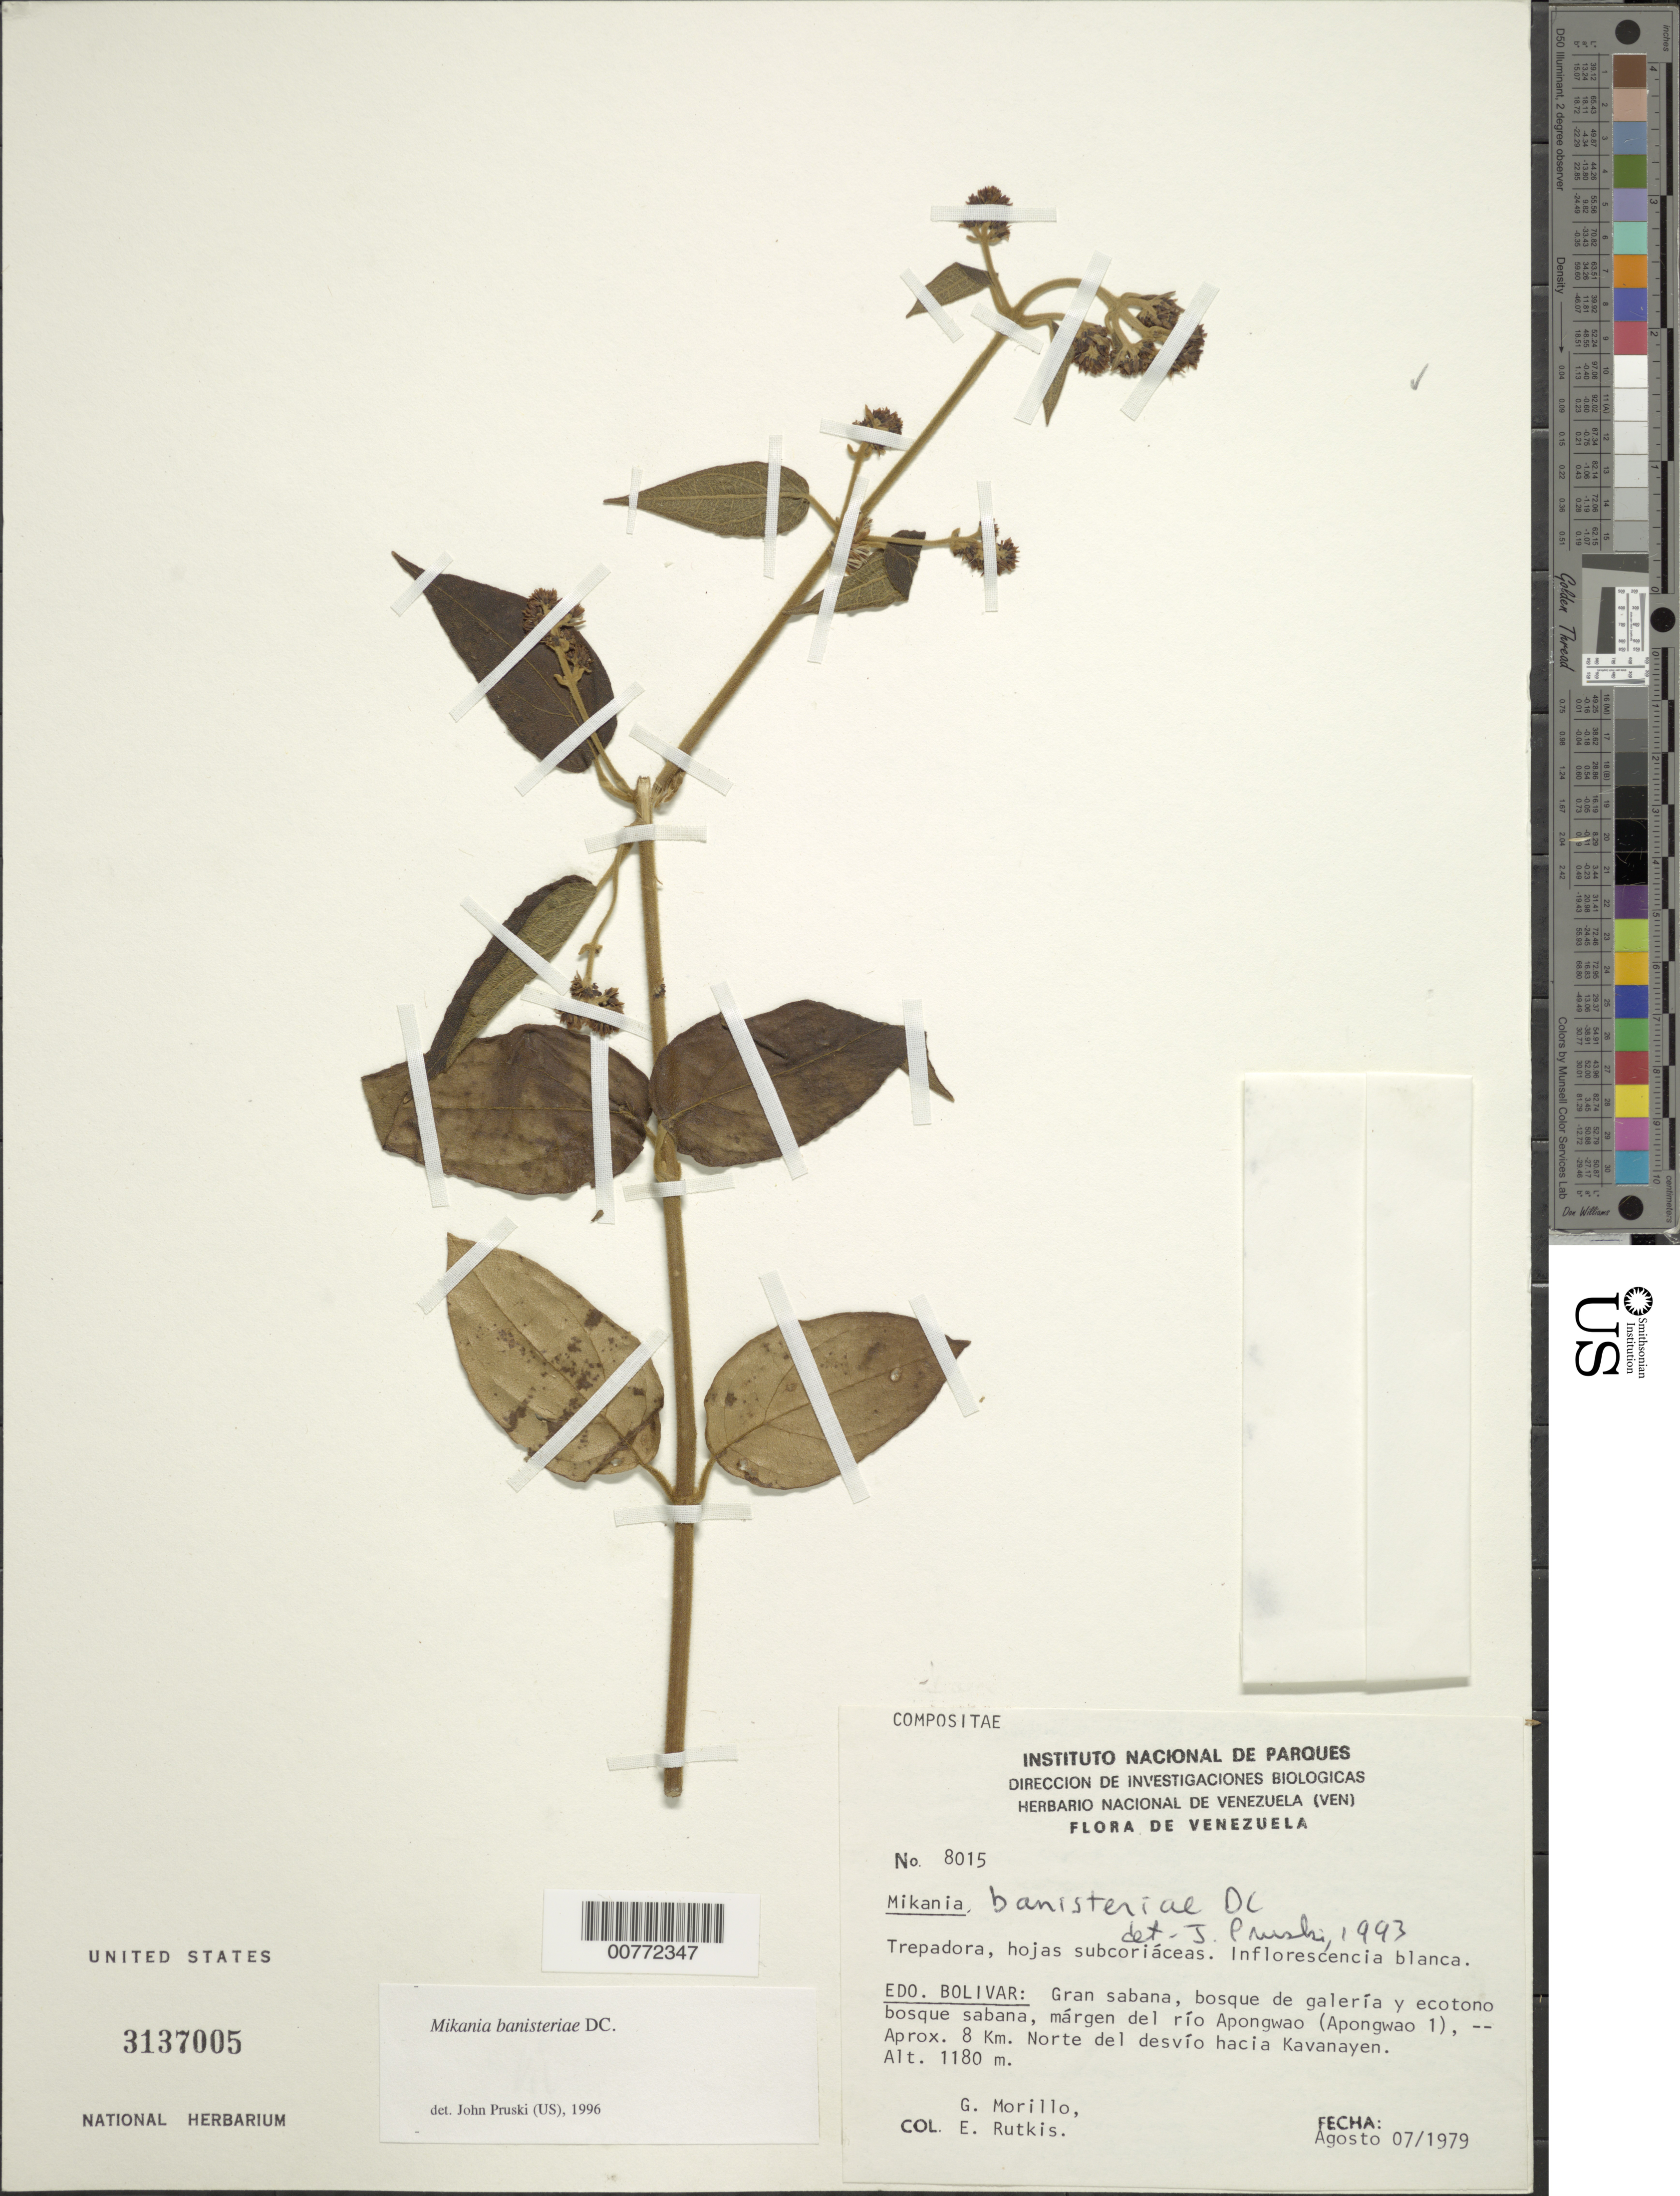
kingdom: Plantae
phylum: Tracheophyta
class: Magnoliopsida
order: Asterales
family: Asteraceae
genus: Mikania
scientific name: Mikania banisteriae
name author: DC.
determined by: Pruski, J. F.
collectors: G. Morillo & E. Rutkis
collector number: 8015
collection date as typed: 7-Aug-79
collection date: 1979-08-07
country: Venezuela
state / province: Bolívar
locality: Gran Sabana, margen del río Apongwao (Apongwao 1), approx 8 Km N del desvio hacia Kavanayen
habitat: Bosque de galeria y ecotono bosque sabana, margen del rio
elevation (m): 1180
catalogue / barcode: US 3137005